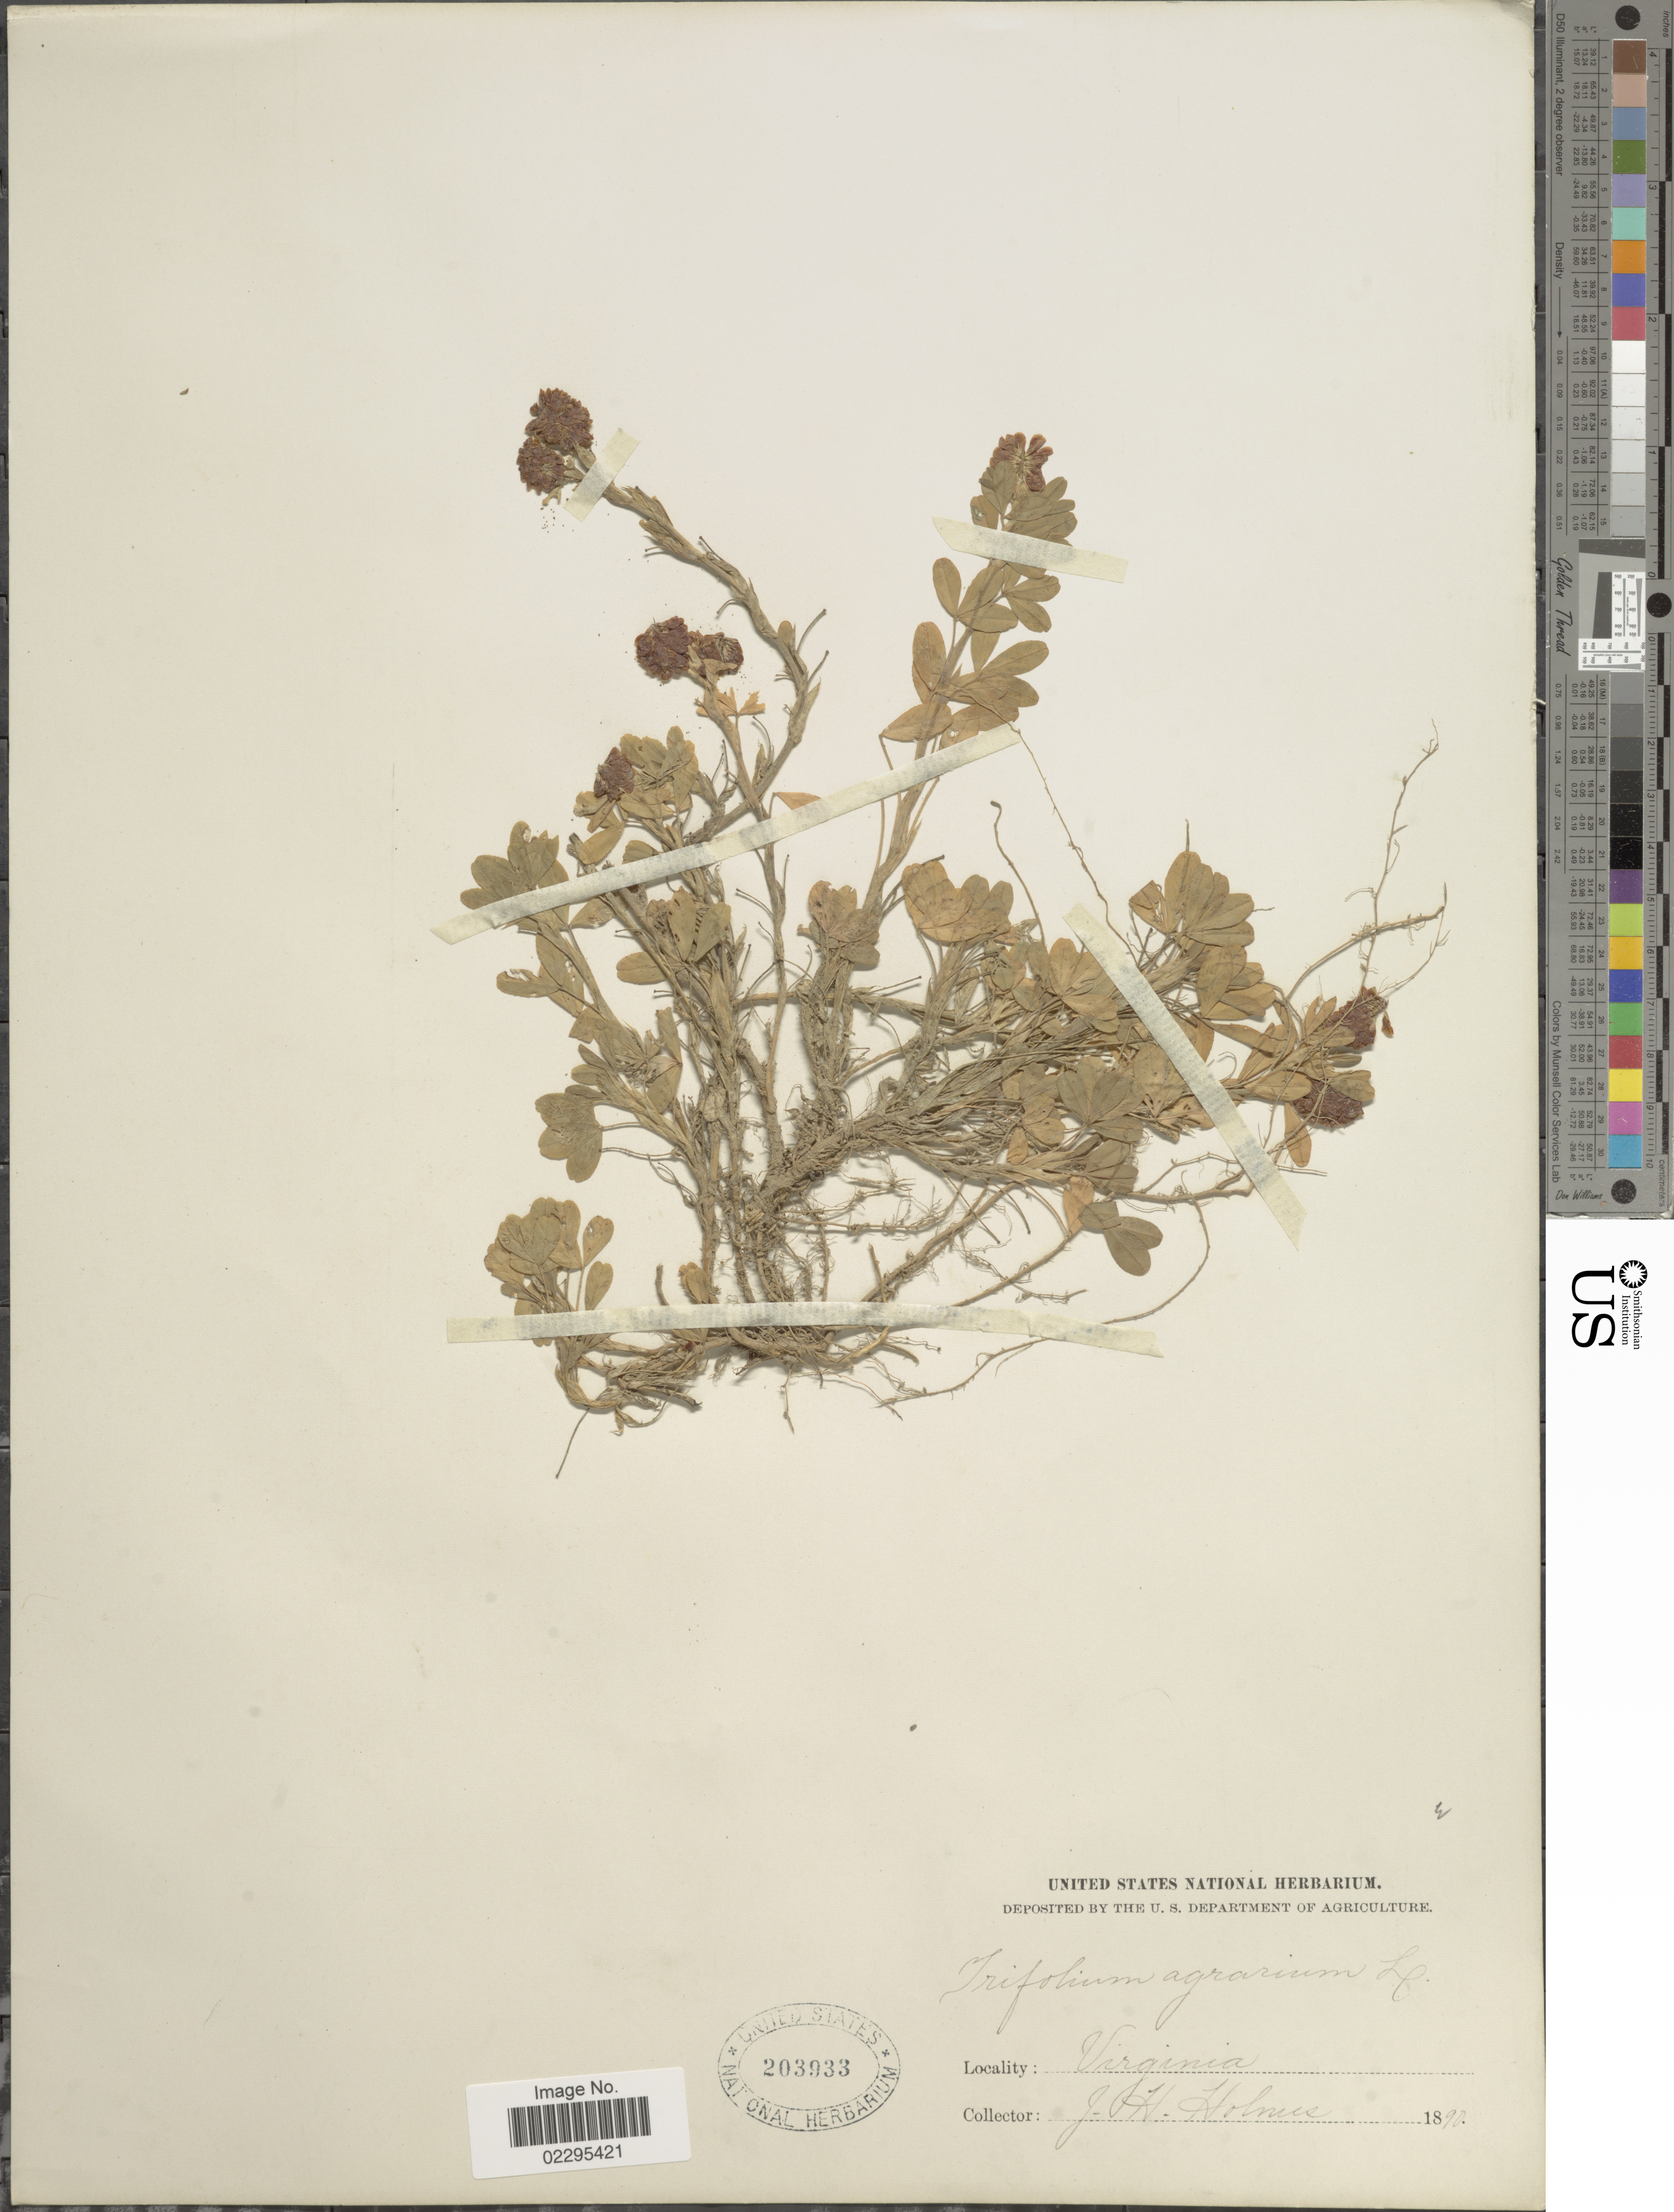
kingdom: Plantae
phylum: Tracheophyta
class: Magnoliopsida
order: Fabales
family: Fabaceae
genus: Trifolium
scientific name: Trifolium agrarium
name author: L.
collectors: J. Holmes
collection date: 1890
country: United States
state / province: Virginia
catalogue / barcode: US 203933